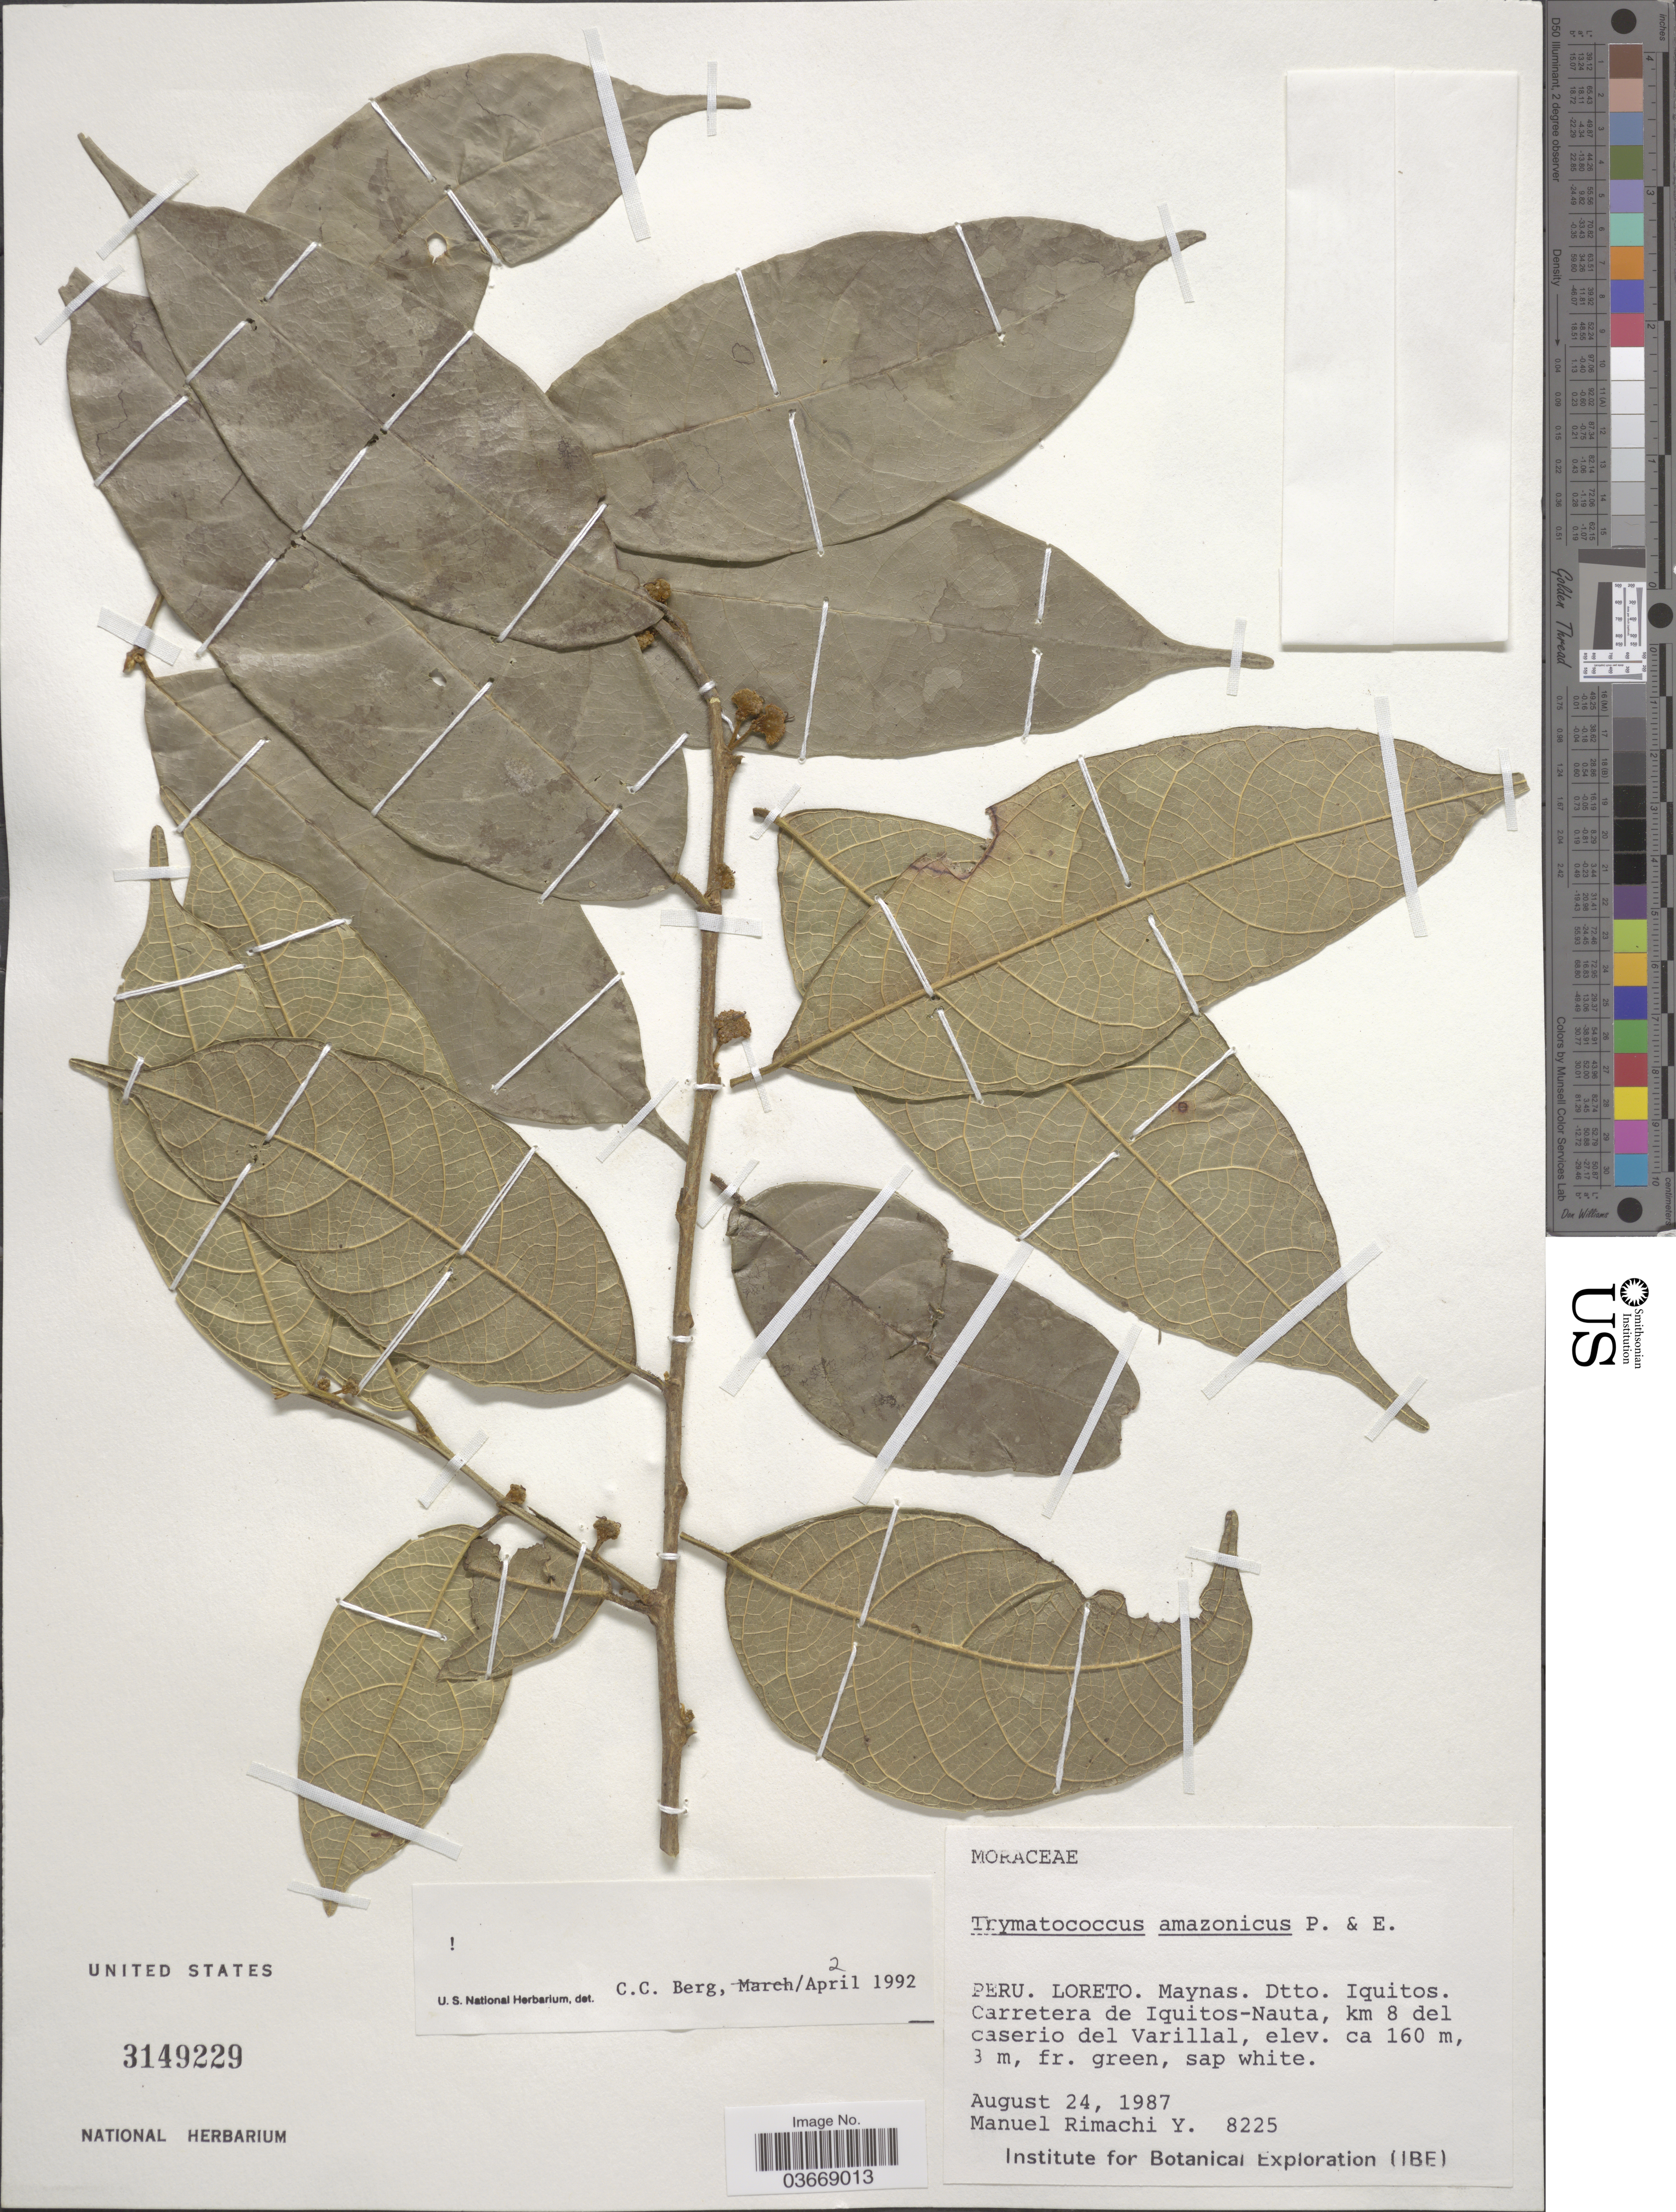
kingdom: Plantae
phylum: Tracheophyta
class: Magnoliopsida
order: Rosales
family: Moraceae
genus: Brosimum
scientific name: Brosimum amazonicum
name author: (Poepp. & Endl.) E. M. Gardner & Zerega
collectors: M. Rimachi Y.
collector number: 8225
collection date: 1987-08-24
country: Peru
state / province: Loreto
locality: Maynas. Dtto. Iquitos. Carretera de Iquitos-Nauta, km. 8 del caserio del Varillal.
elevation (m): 160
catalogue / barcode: US 3149229